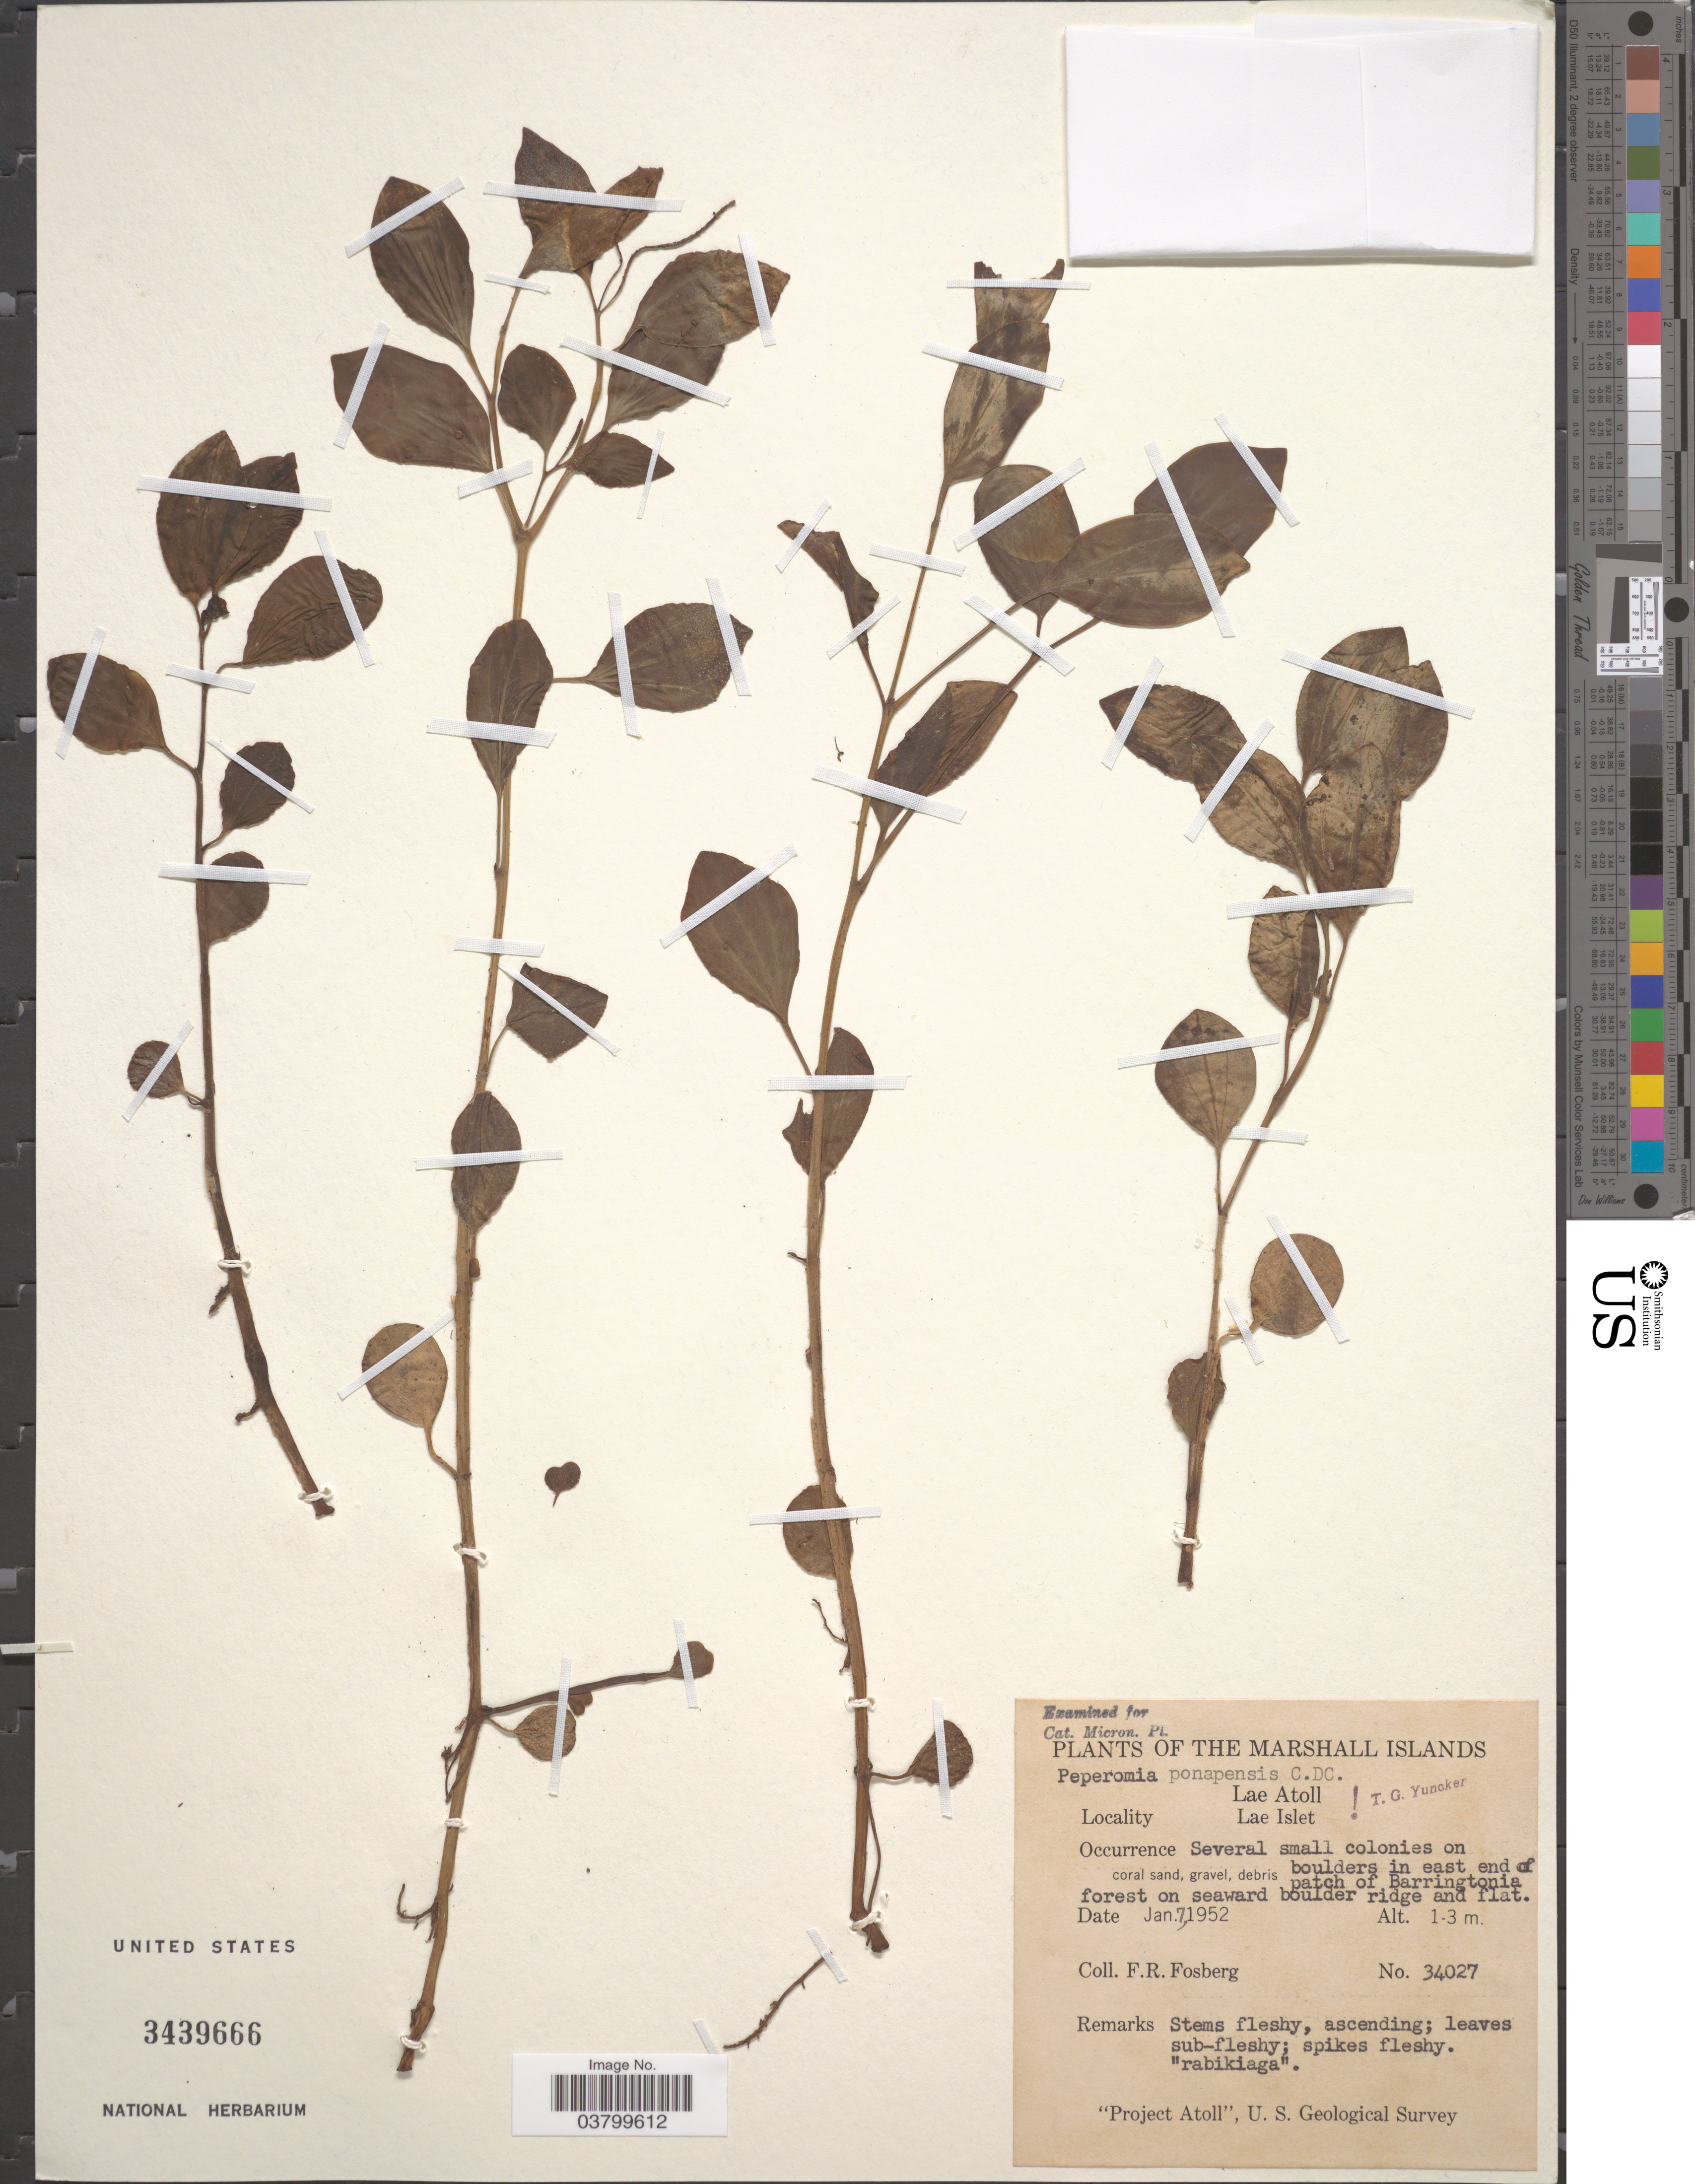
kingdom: Plantae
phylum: Tracheophyta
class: Magnoliopsida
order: Piperales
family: Piperaceae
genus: Peperomia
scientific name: Peperomia ponapensis var. ponapensis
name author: C. DC.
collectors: F. R. Fosberg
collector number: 34027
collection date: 1952-01-07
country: Marshall Islands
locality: Lae Atoll. Lae Islet. On boulders in east end of patch of Barringtonia forest on seaward boulder ridge and flat.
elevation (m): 1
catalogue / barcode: US 3439666